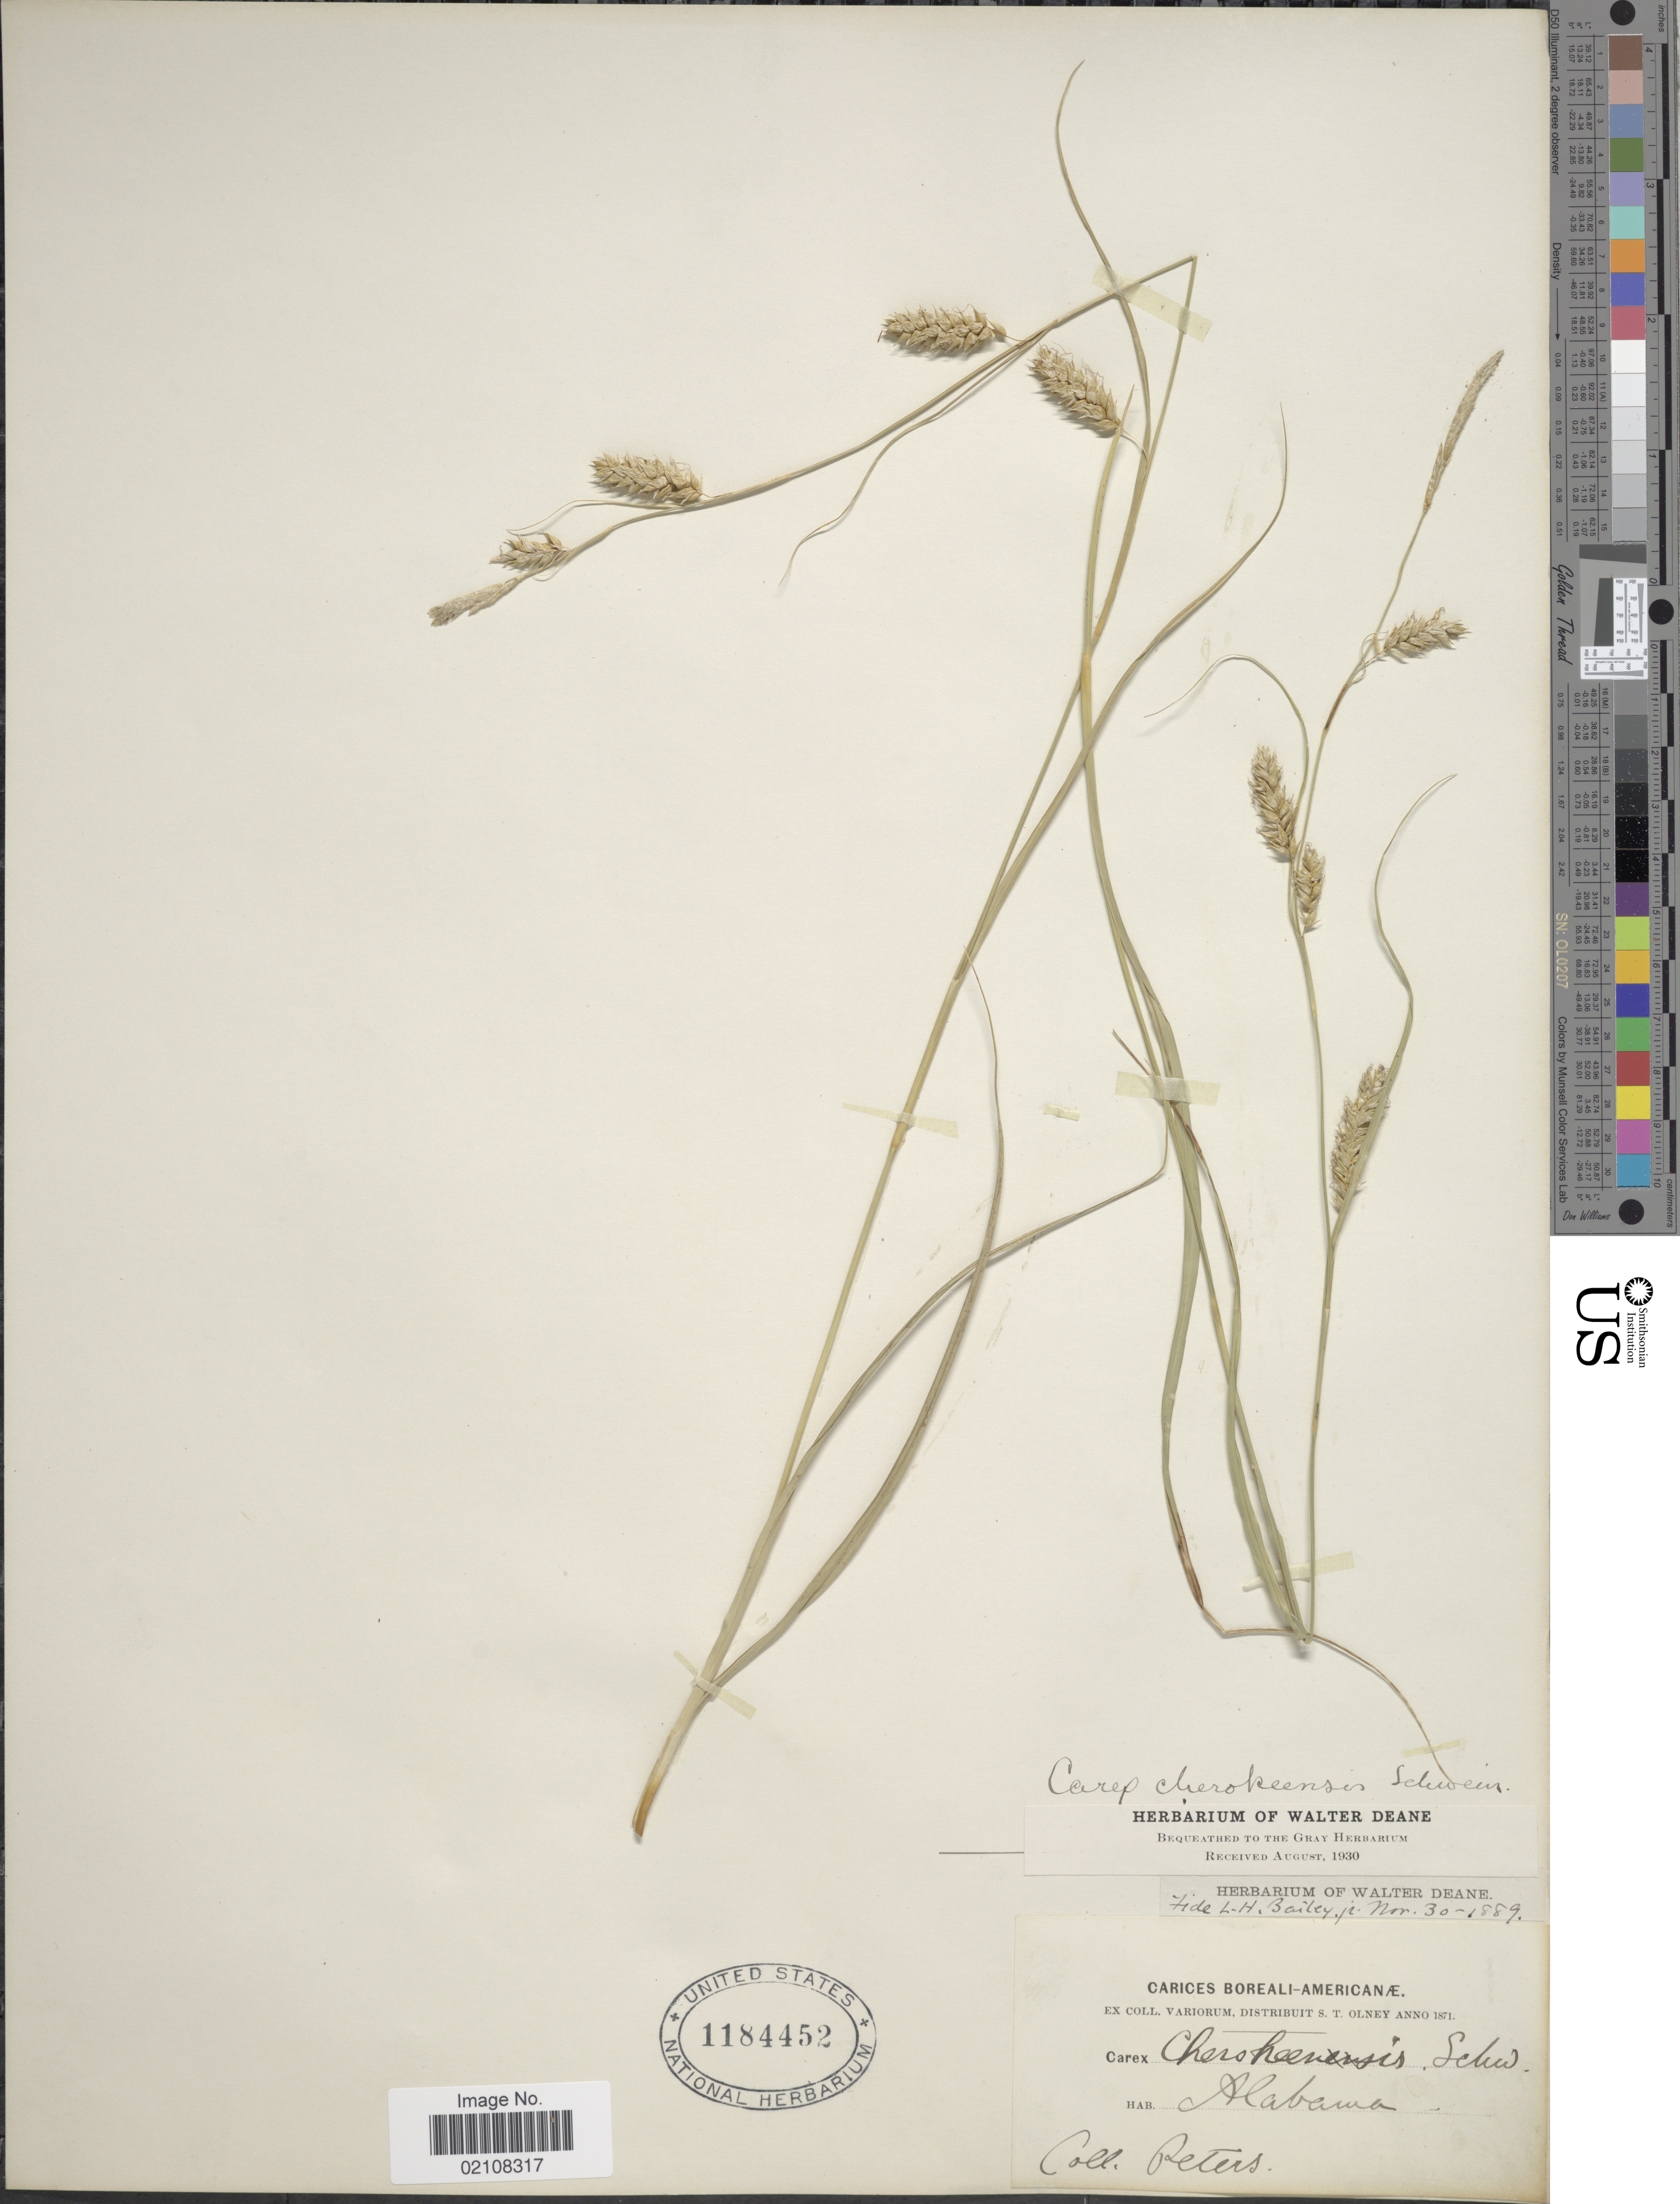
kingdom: Plantae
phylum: Tracheophyta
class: Liliopsida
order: Poales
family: Cyperaceae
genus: Carex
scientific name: Carex cherokeensis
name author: Schwein.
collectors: -. Peters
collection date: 1871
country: United States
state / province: Alabama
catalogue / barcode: US 1184452